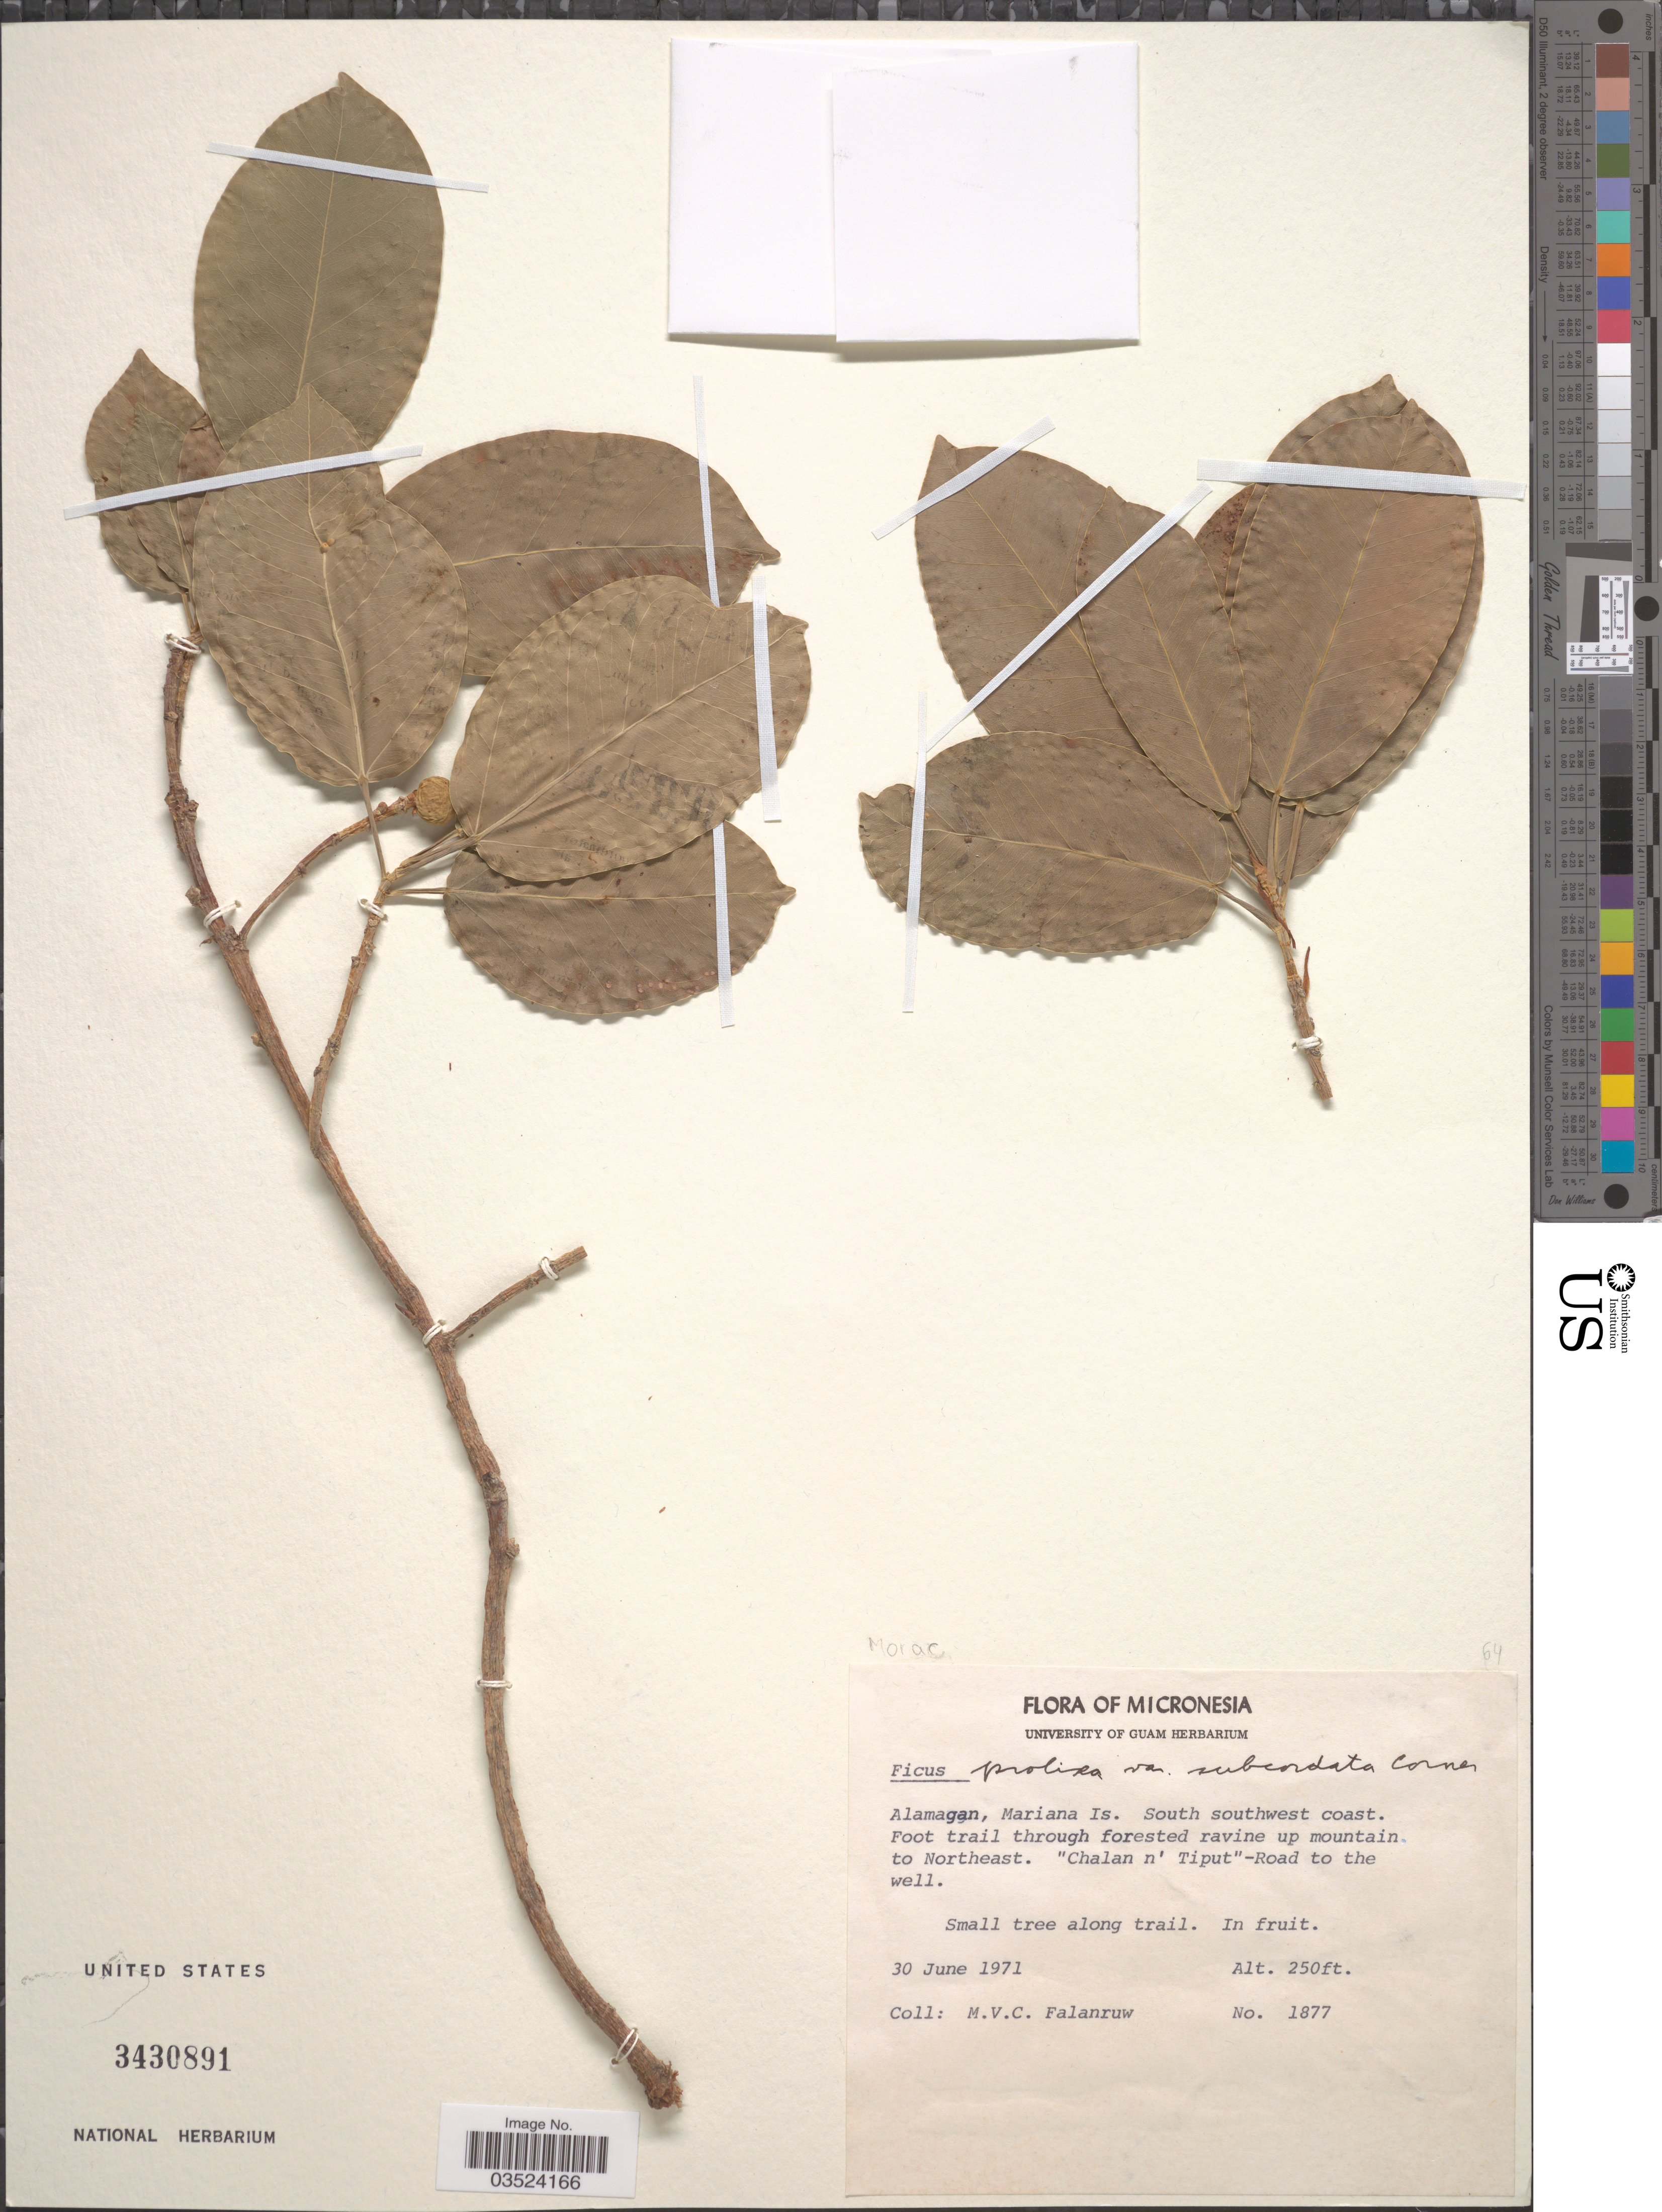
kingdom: Plantae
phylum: Tracheophyta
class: Magnoliopsida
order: Rosales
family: Moraceae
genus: Ficus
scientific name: Ficus prolixa var. subcordata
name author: Corner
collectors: M. V. Falanruw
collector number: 1877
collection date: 1971-06-30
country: Northern Mariana Islands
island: Alamagan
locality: Alamagan, Mariana Is. South southwest coast. Foot trail through forested ravine up mountain to Northeast. "Chalan n' Tiput"- Road to the well.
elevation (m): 76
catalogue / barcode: US 3430891